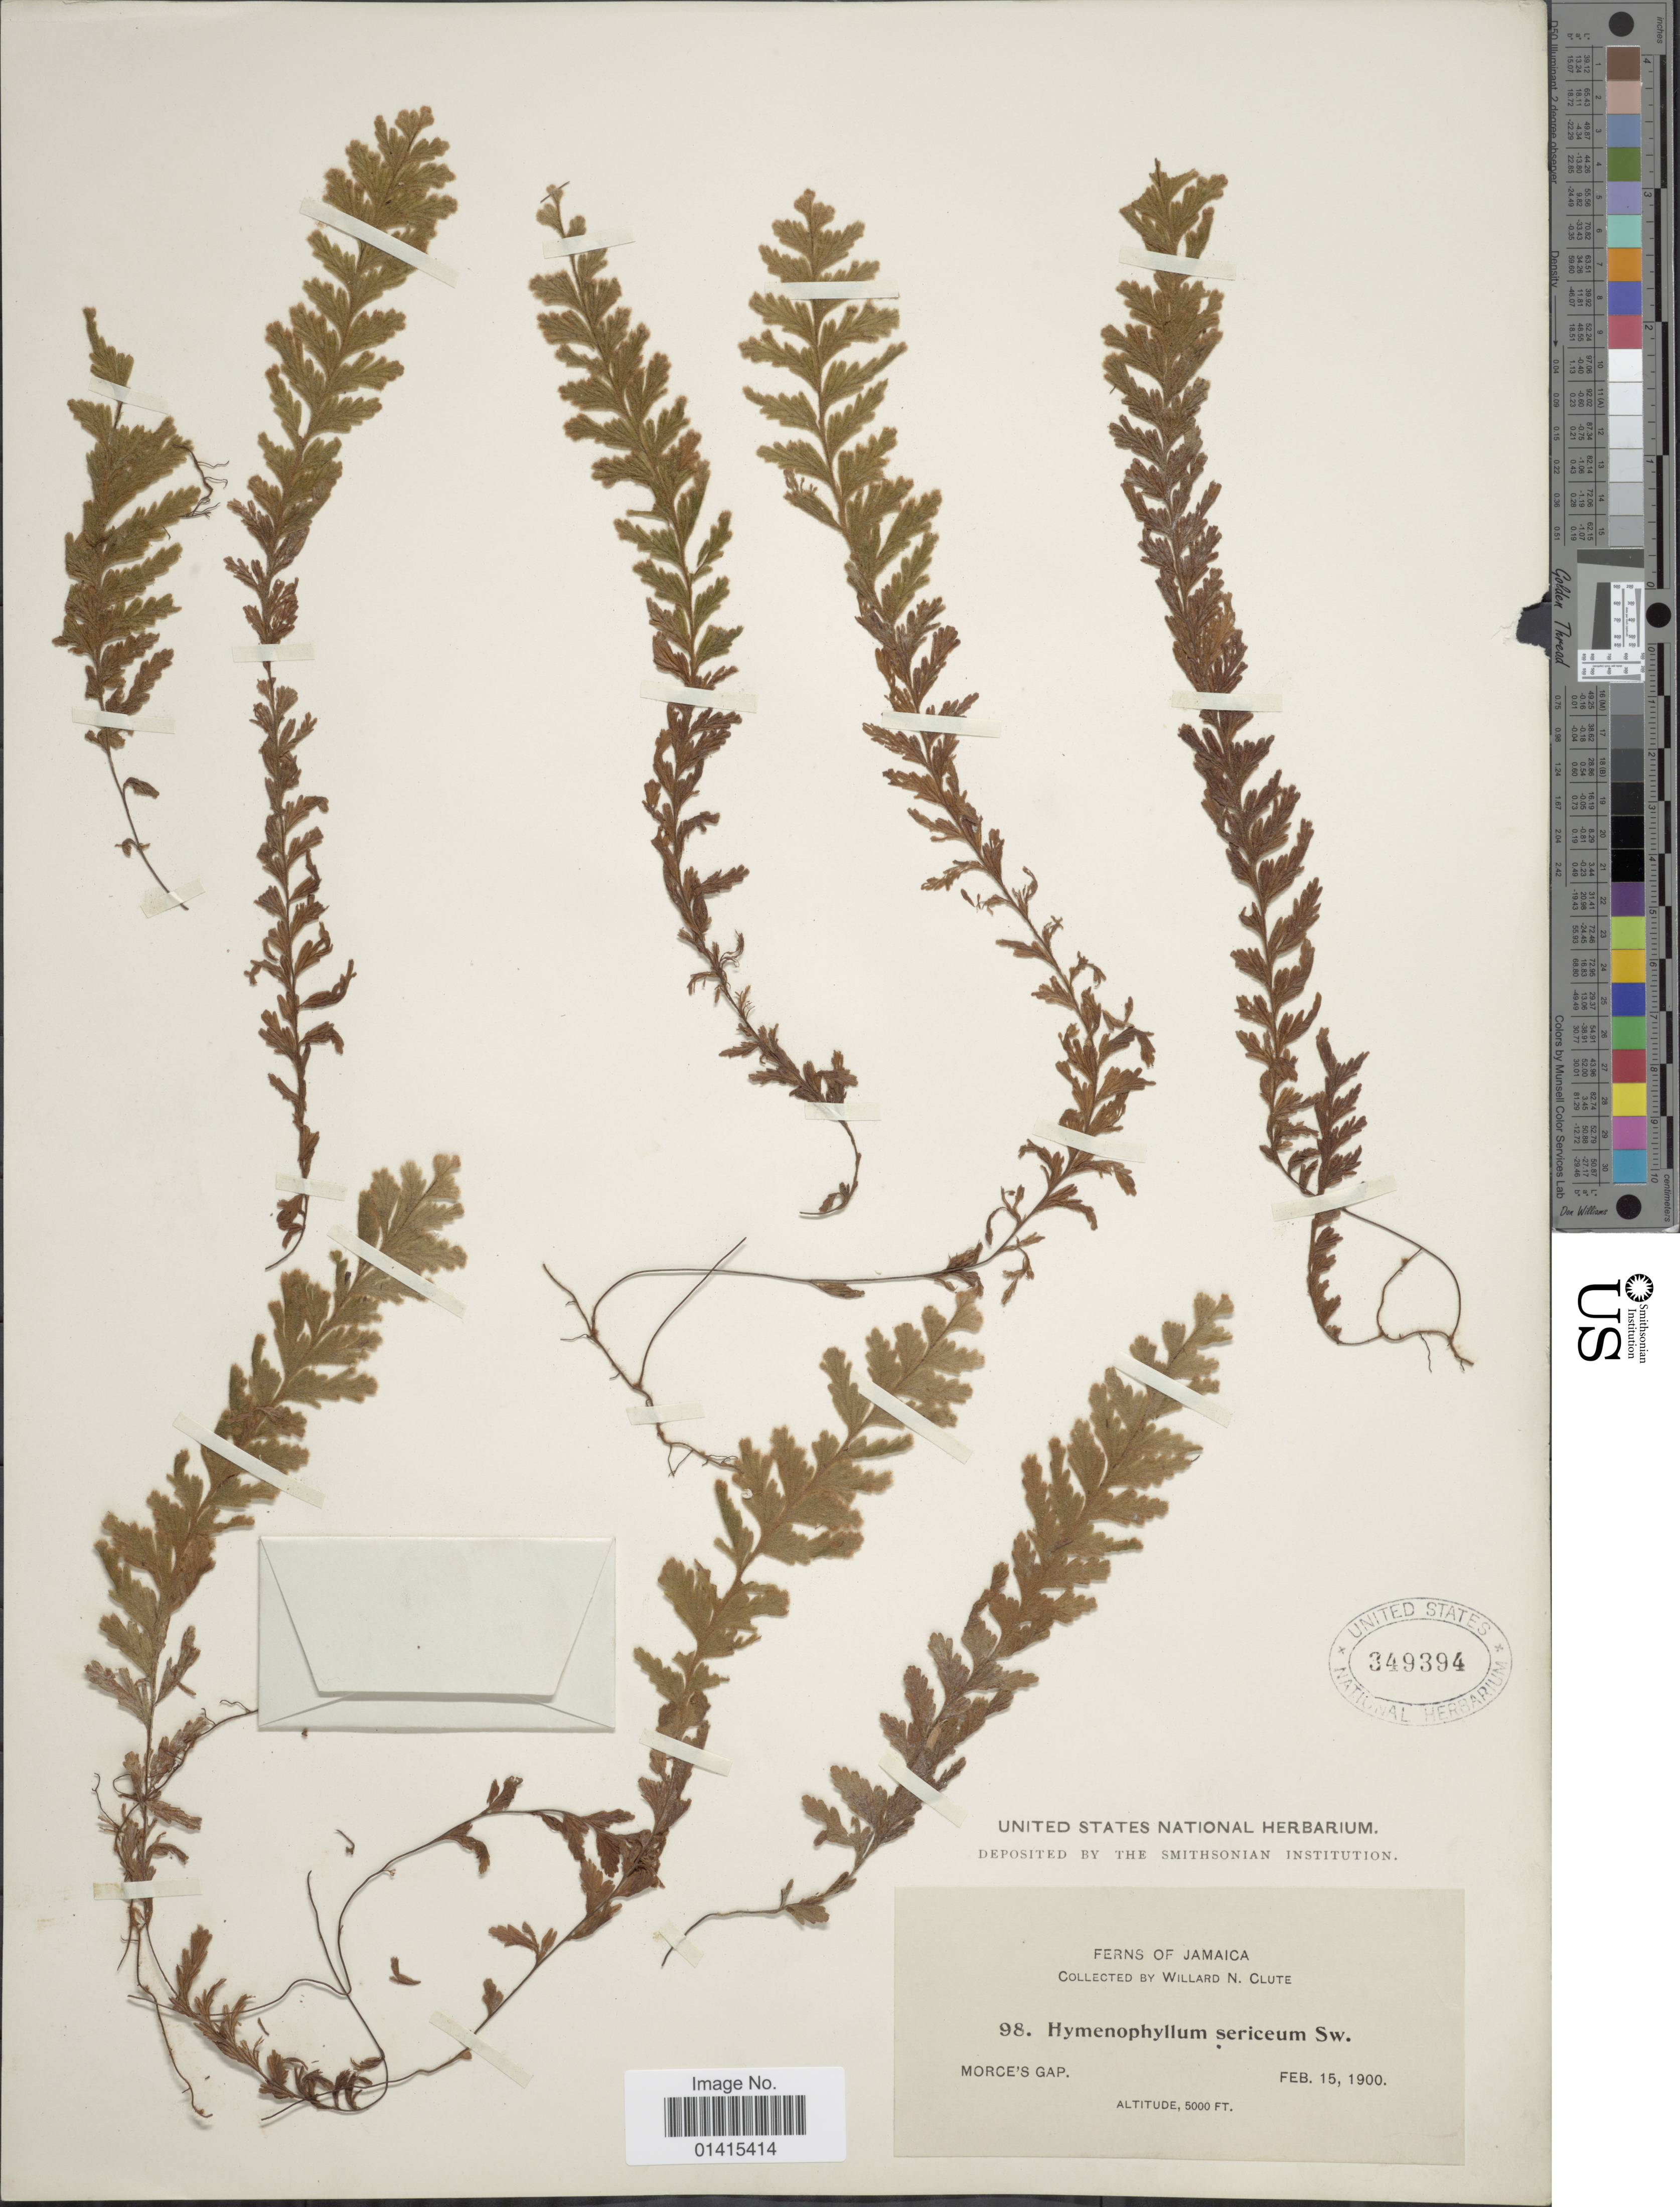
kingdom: Plantae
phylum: Tracheophyta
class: Polypodiopsida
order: Hymenophyllales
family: Hymenophyllaceae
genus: Hymenophyllum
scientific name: Hymenophyllum sericeum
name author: Sw. in Schrad.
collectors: W. N. Clute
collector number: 98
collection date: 1900-02-15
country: Jamaica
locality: Morce's Gap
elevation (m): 1524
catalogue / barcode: US 349394